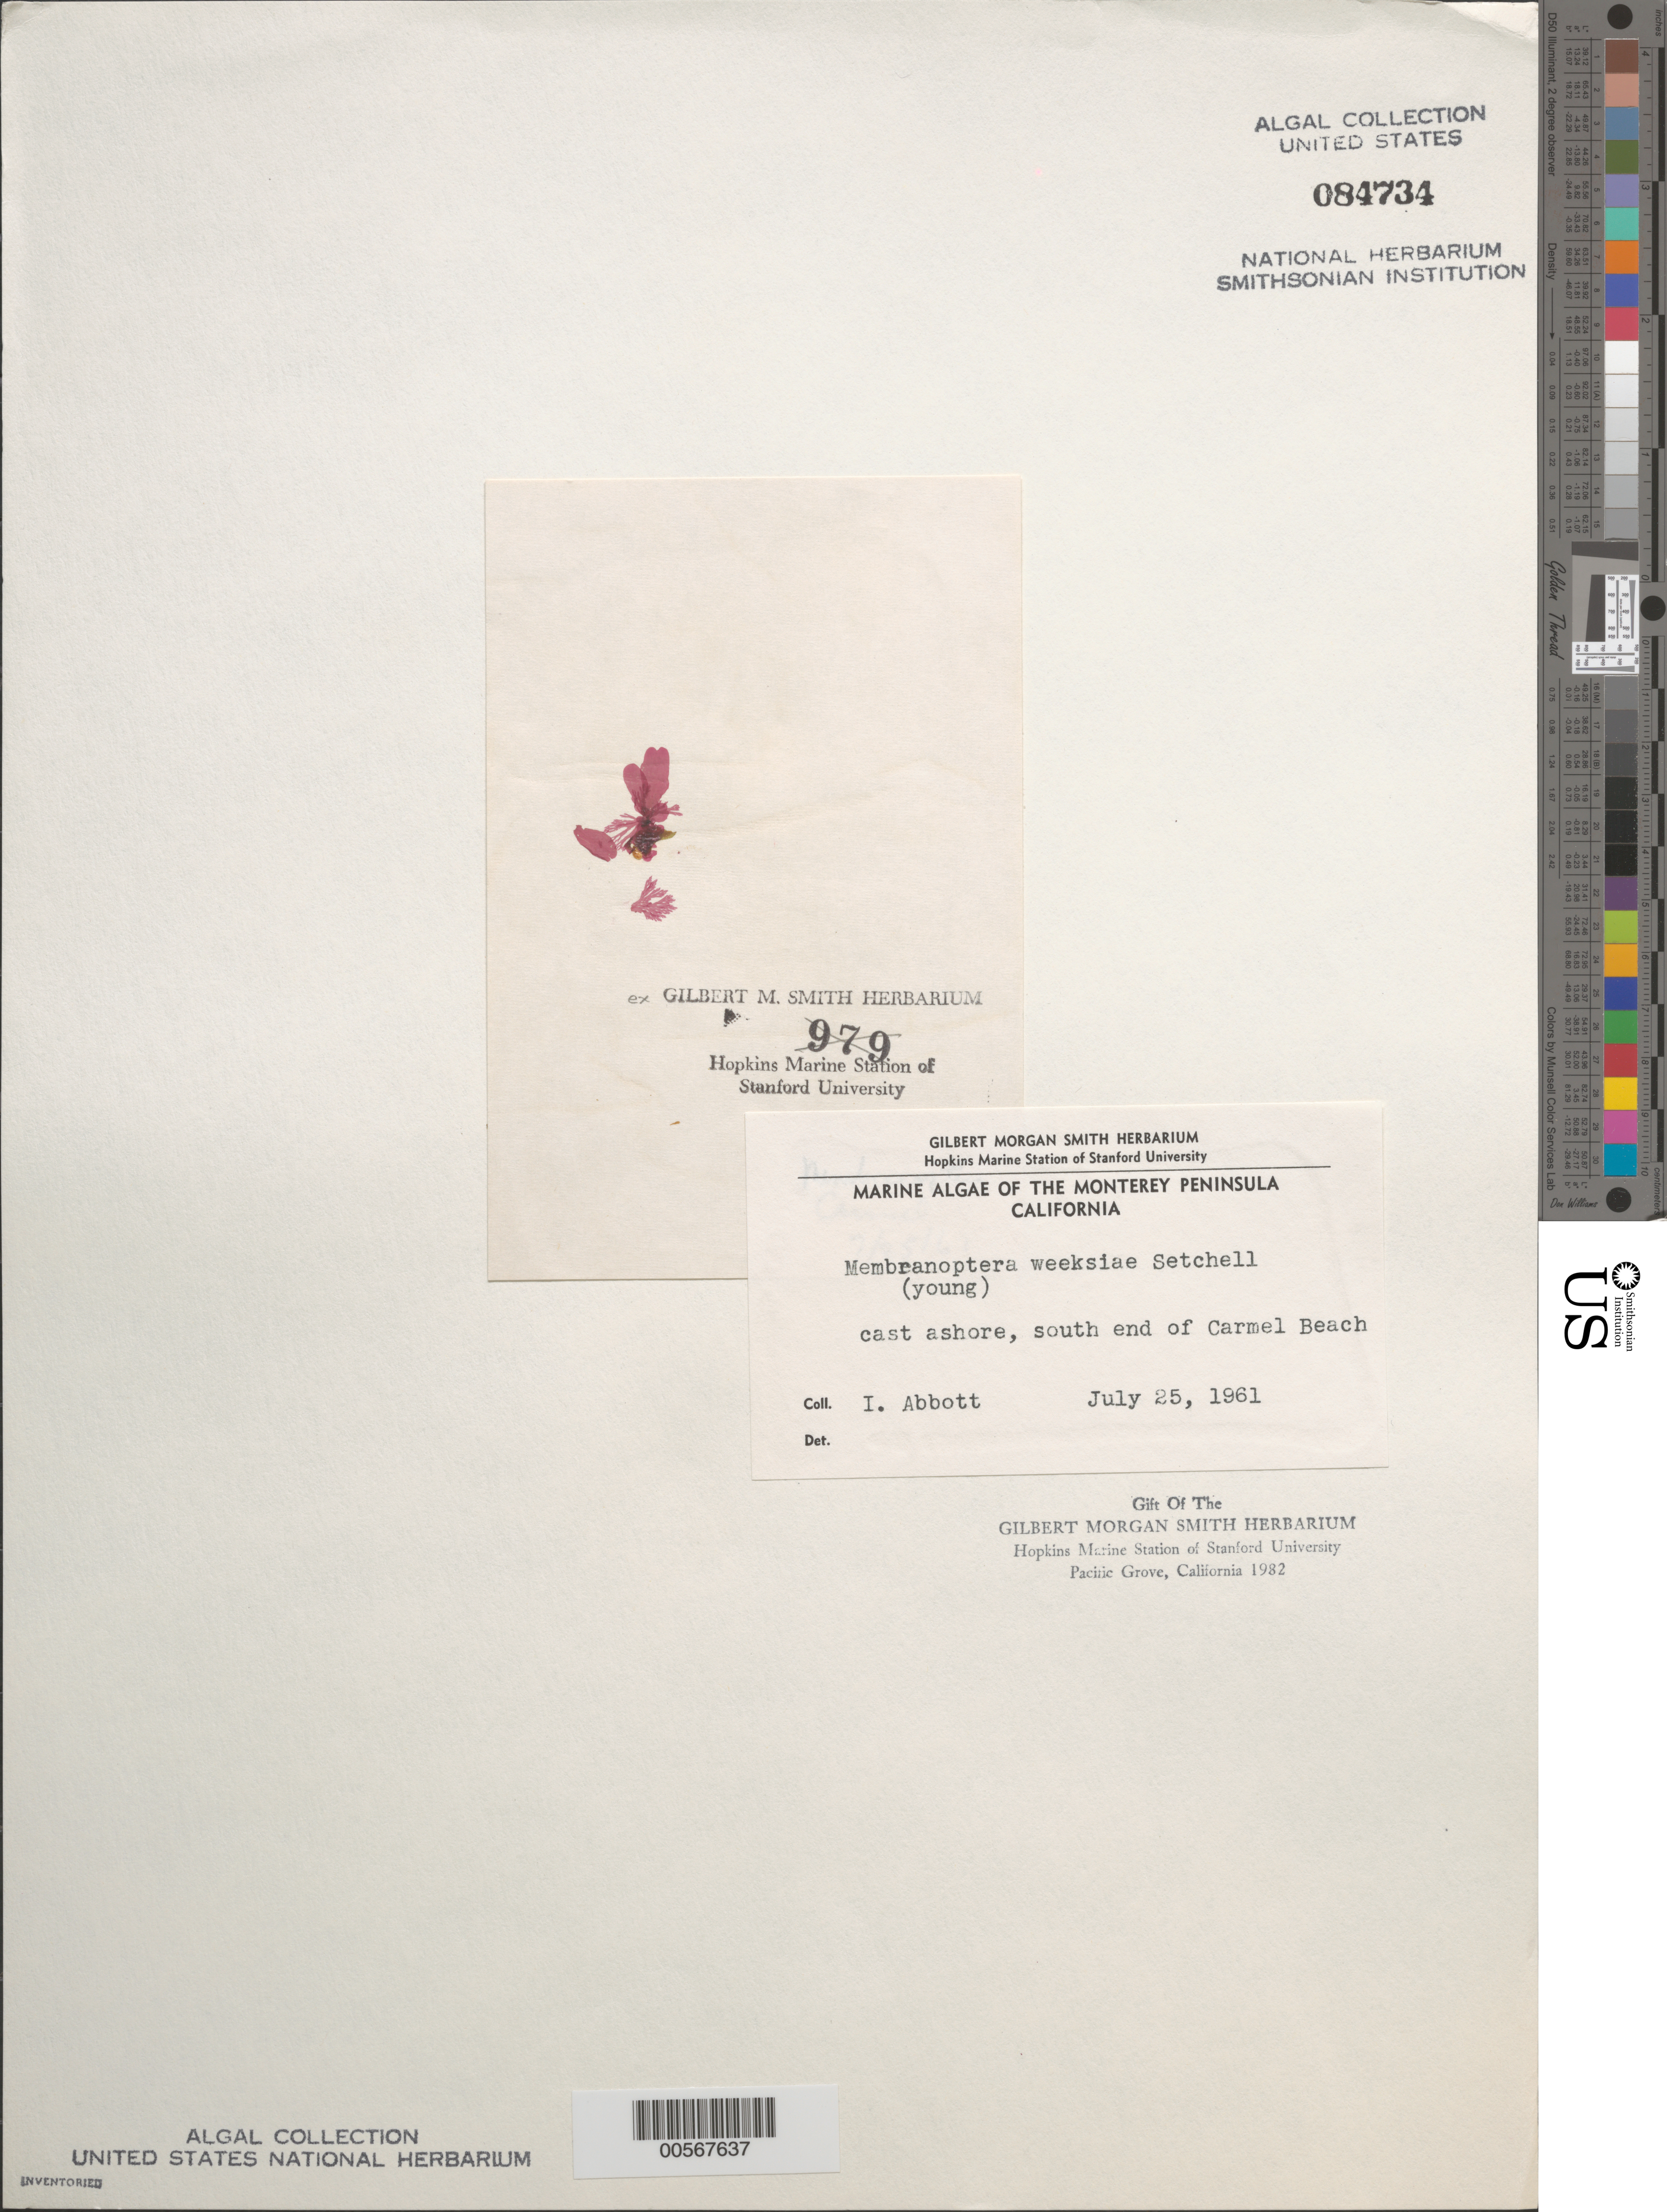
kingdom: Plantae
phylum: Rhodophyta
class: Florideophyceae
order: Ceramiales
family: Delesseriaceae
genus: Membranoptera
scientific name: Membranoptera weeksiae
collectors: I. A. Abbott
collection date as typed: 25 Jul 1961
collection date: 1961-07-25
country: United States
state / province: California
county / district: Monterey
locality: Carmel Beach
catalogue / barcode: US 84734